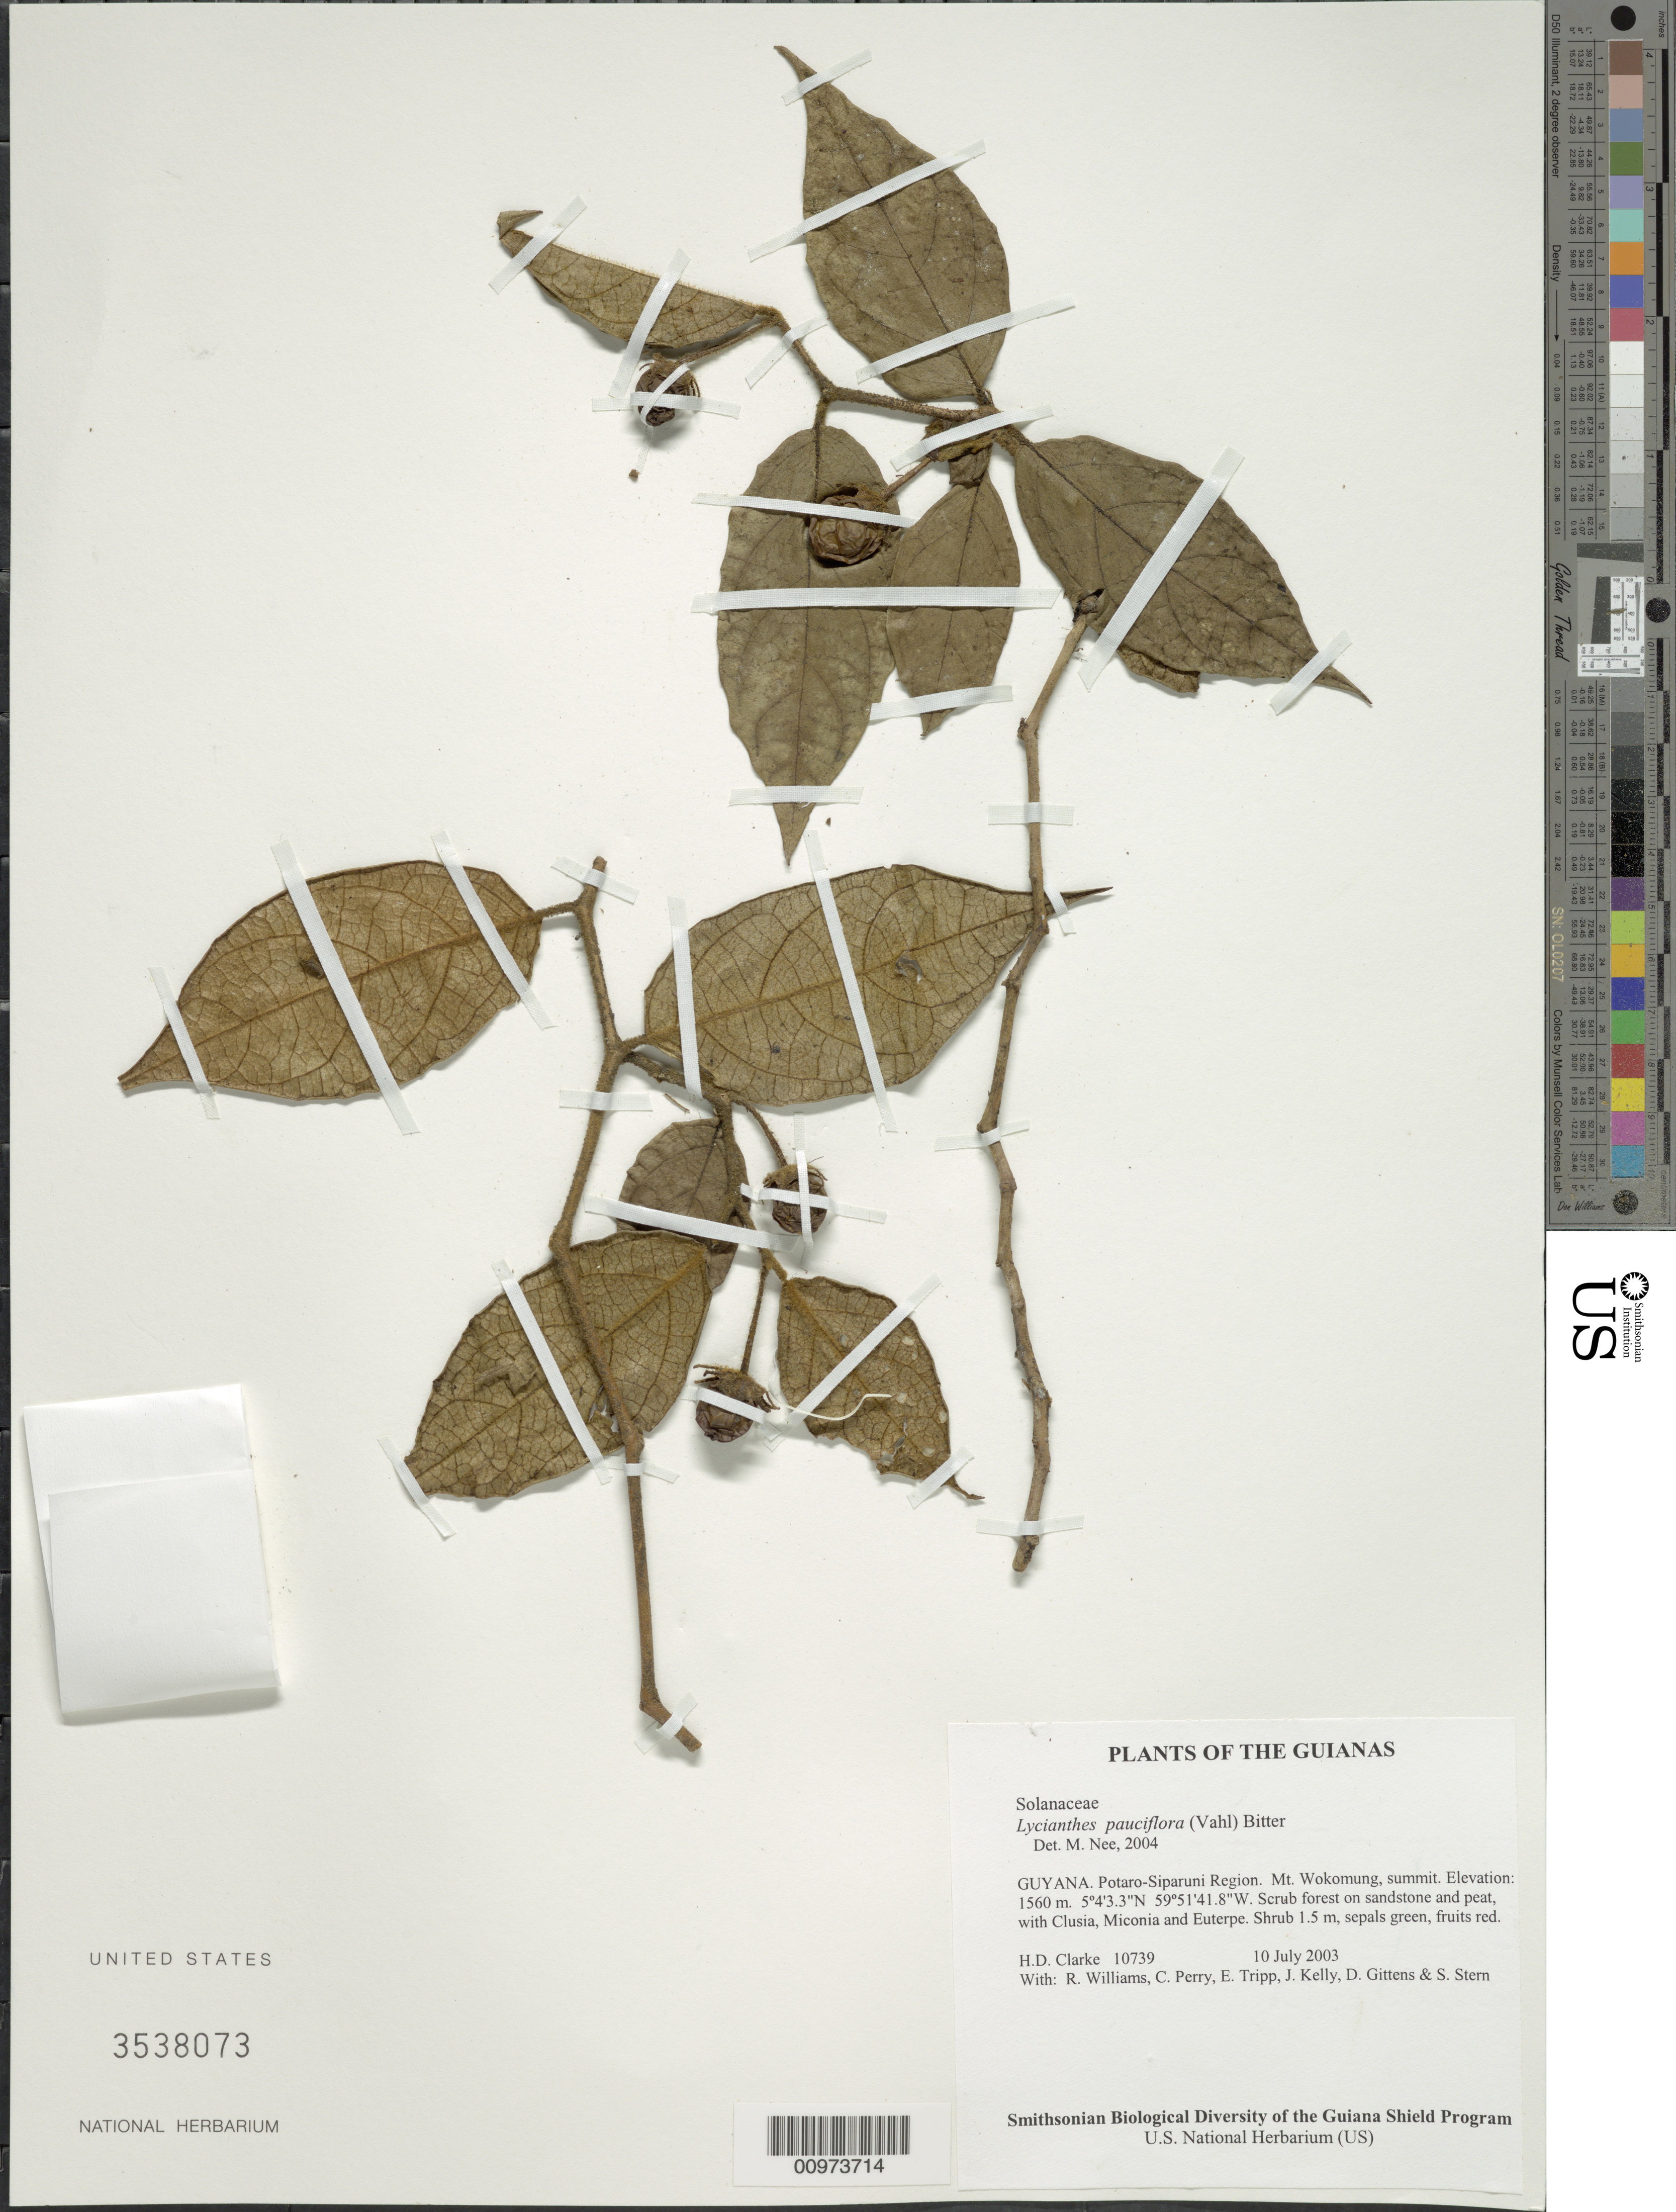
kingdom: Plantae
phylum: Tracheophyta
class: Magnoliopsida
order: Solanales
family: Solanaceae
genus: Lycianthes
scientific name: Lycianthes pauciflora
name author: (Vahl) Bitter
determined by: Nee, Michael H.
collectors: H. D. Clarke, R. Williams, C. Perry, E. Tripp, J. Kelly, D. Gittens & S. R. Stern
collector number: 10739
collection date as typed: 10 July 2003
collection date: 2003-07-10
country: Guyana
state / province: Potaro-Siparuni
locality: Mt. Wokomung, summit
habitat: Scrub forest on sandstone and peat, with Clusia, Miconia and Euterpe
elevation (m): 1560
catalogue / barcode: US 3538073